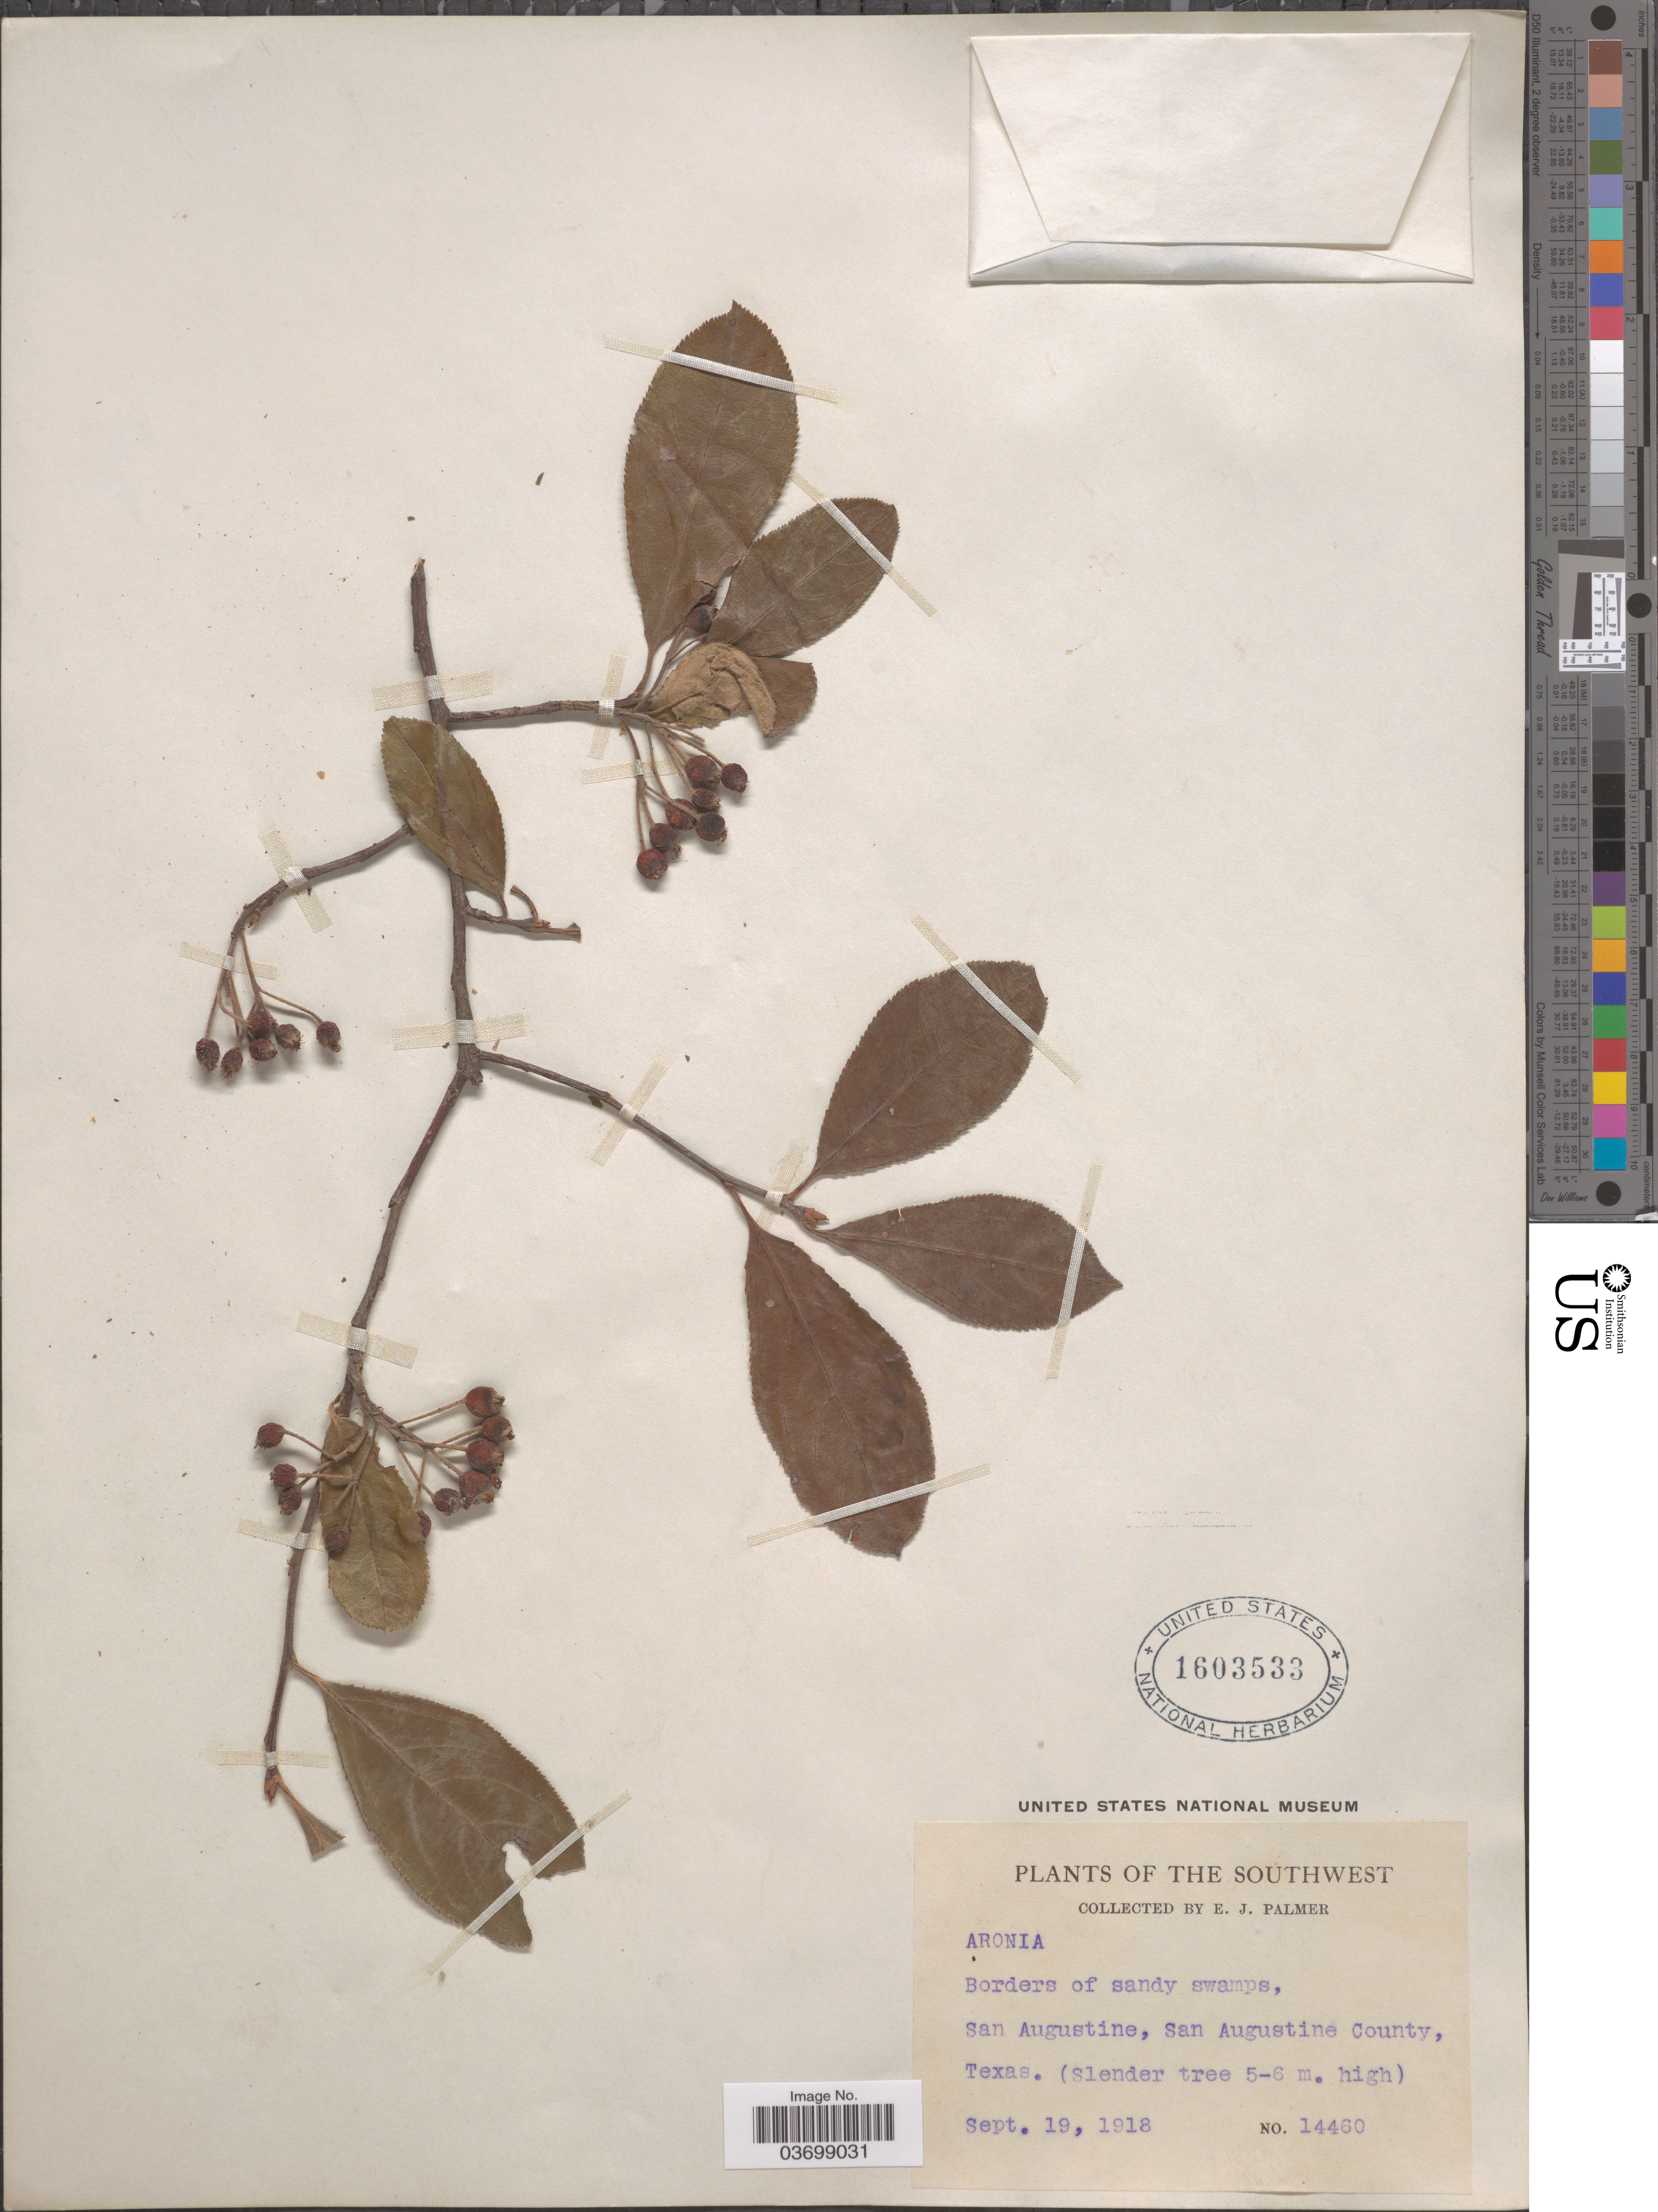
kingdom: Plantae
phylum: Tracheophyta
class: Magnoliopsida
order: Rosales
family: Rosaceae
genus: Aronia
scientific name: Aronia sp.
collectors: E. J. Palmer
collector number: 14460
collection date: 1918-09-19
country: United States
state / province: Texas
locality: The Southwest. San Augustine, San Augustine County.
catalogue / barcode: US 1603533